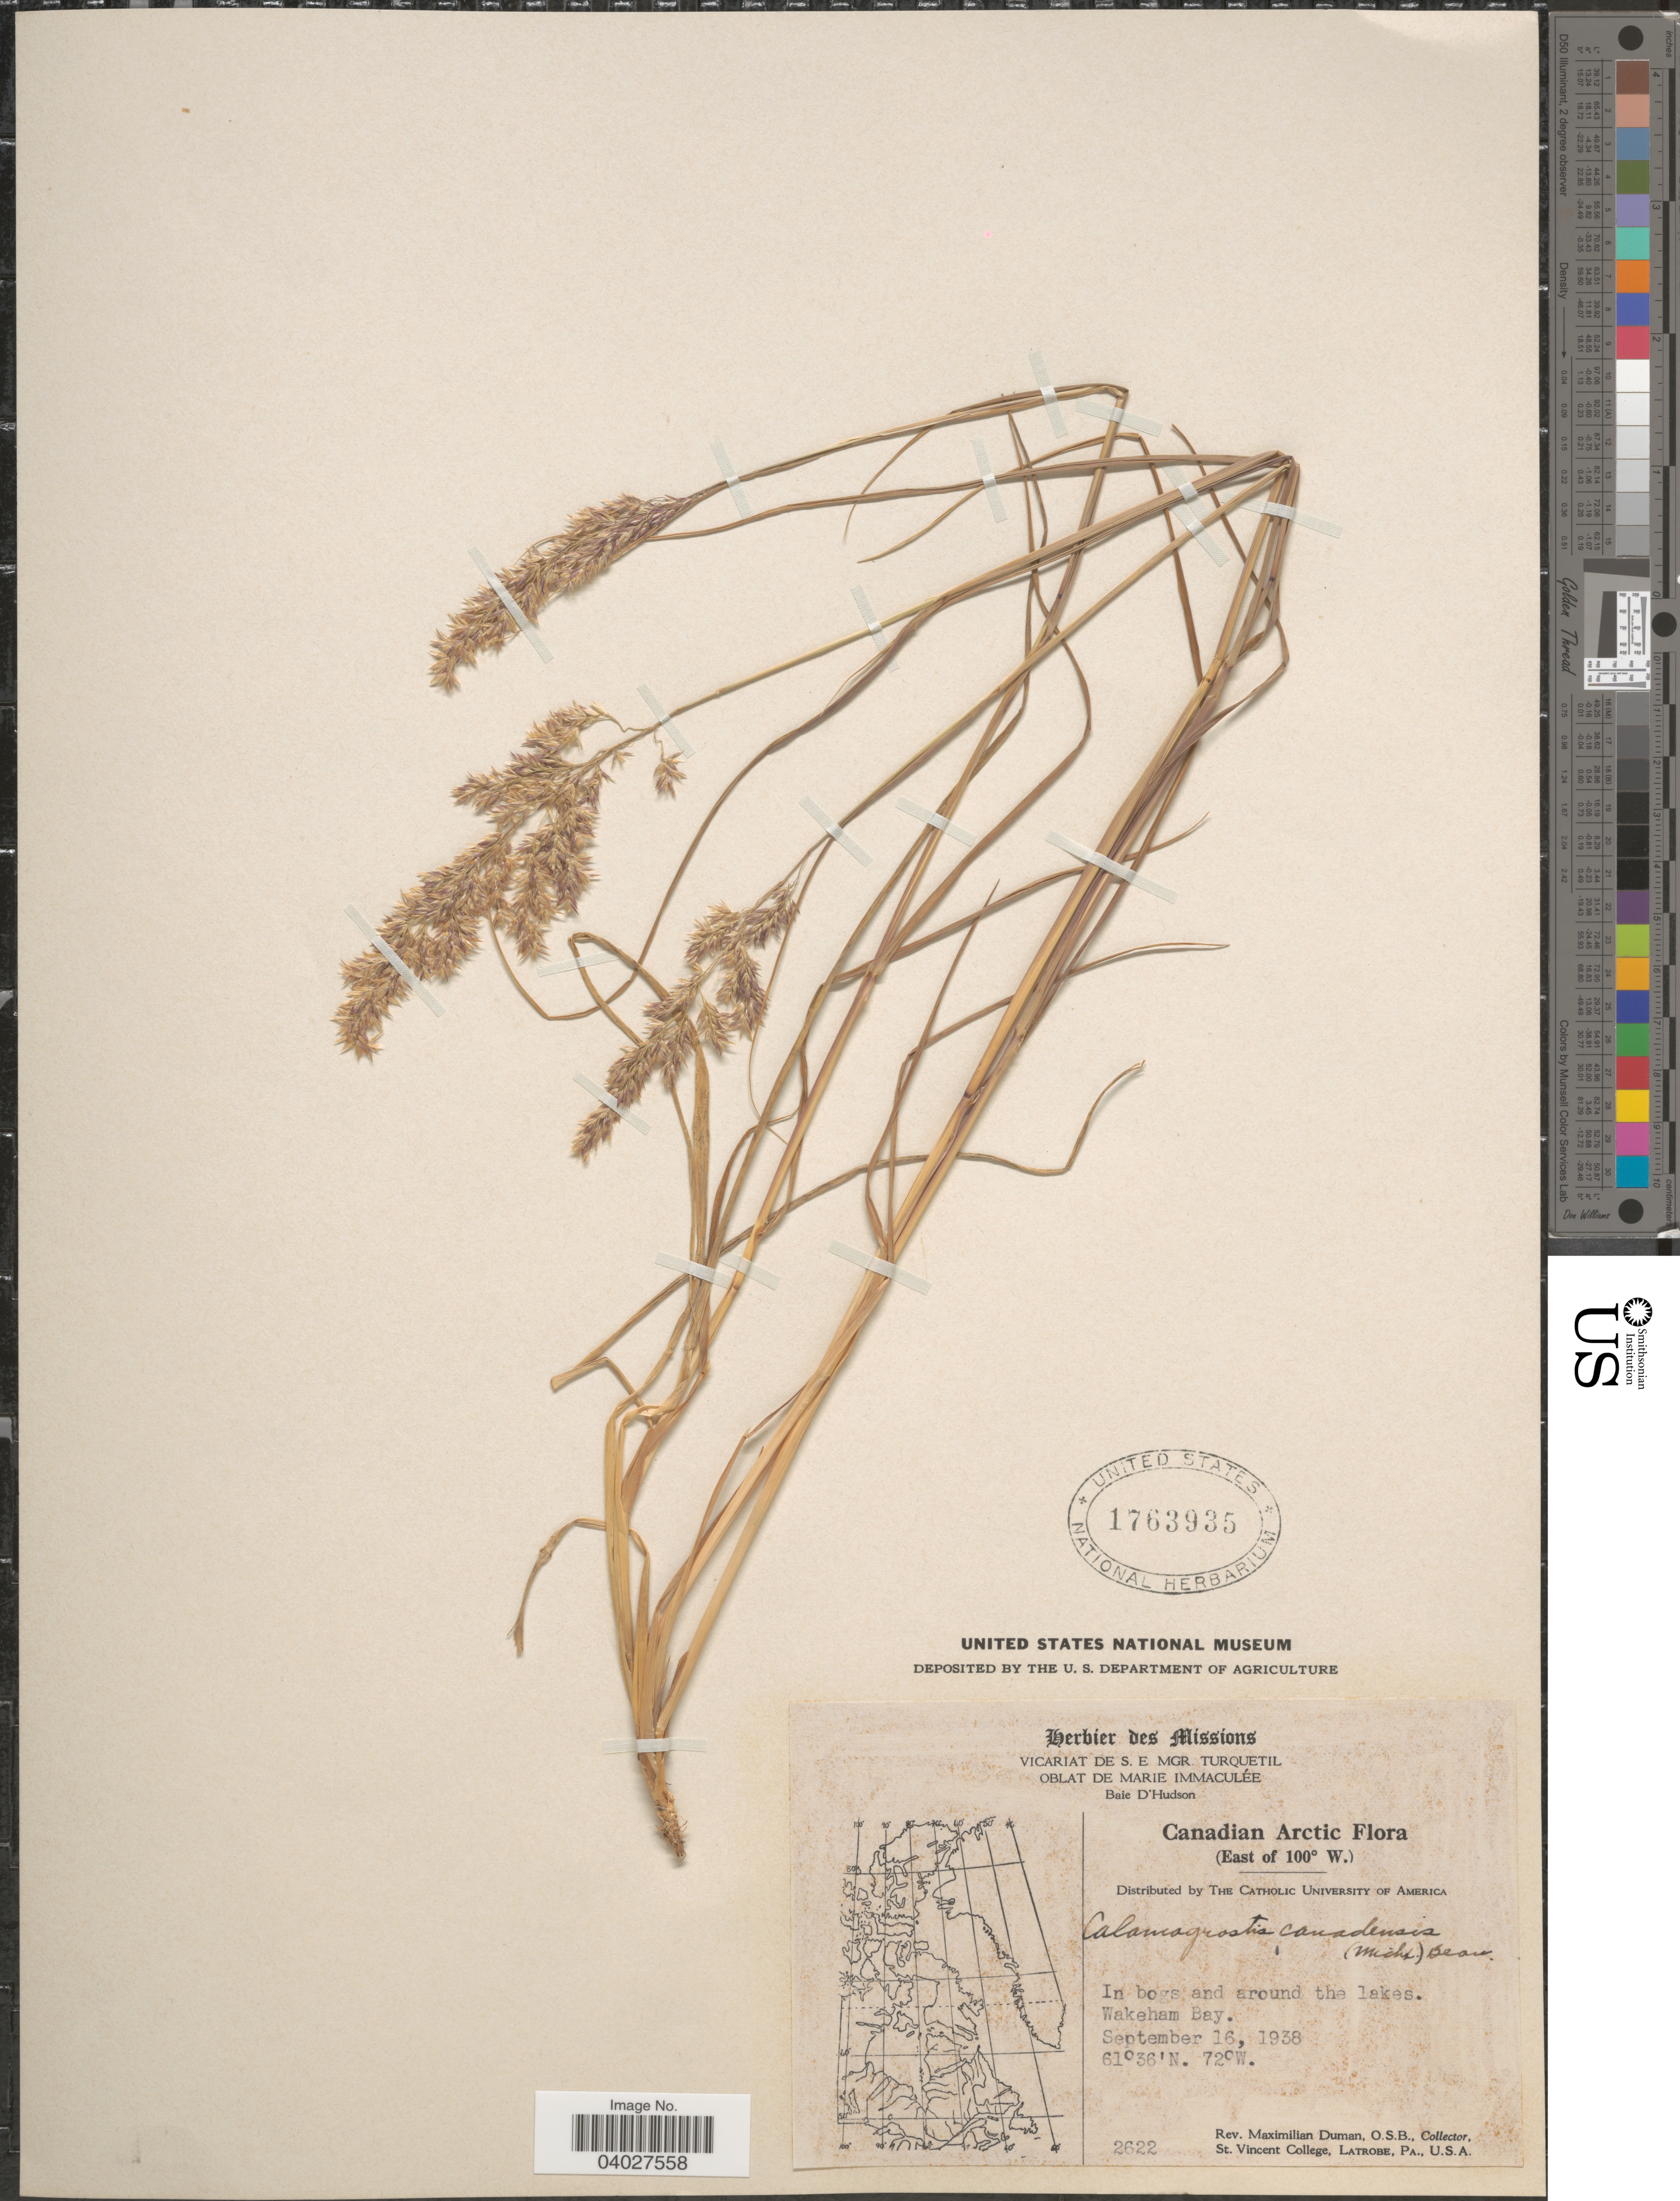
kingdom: Plantae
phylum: Tracheophyta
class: Liliopsida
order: Poales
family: Poaceae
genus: Calamagrostis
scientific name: Calamagrostis canadensis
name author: (Michx.) P. Beauv.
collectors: M. Duman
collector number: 2622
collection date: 1938-09-16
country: Canada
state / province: Quebec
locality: Canadian Arctic. (East of 100° W). In bogs and around the lakes. Wakeham Bay.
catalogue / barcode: US 1763935